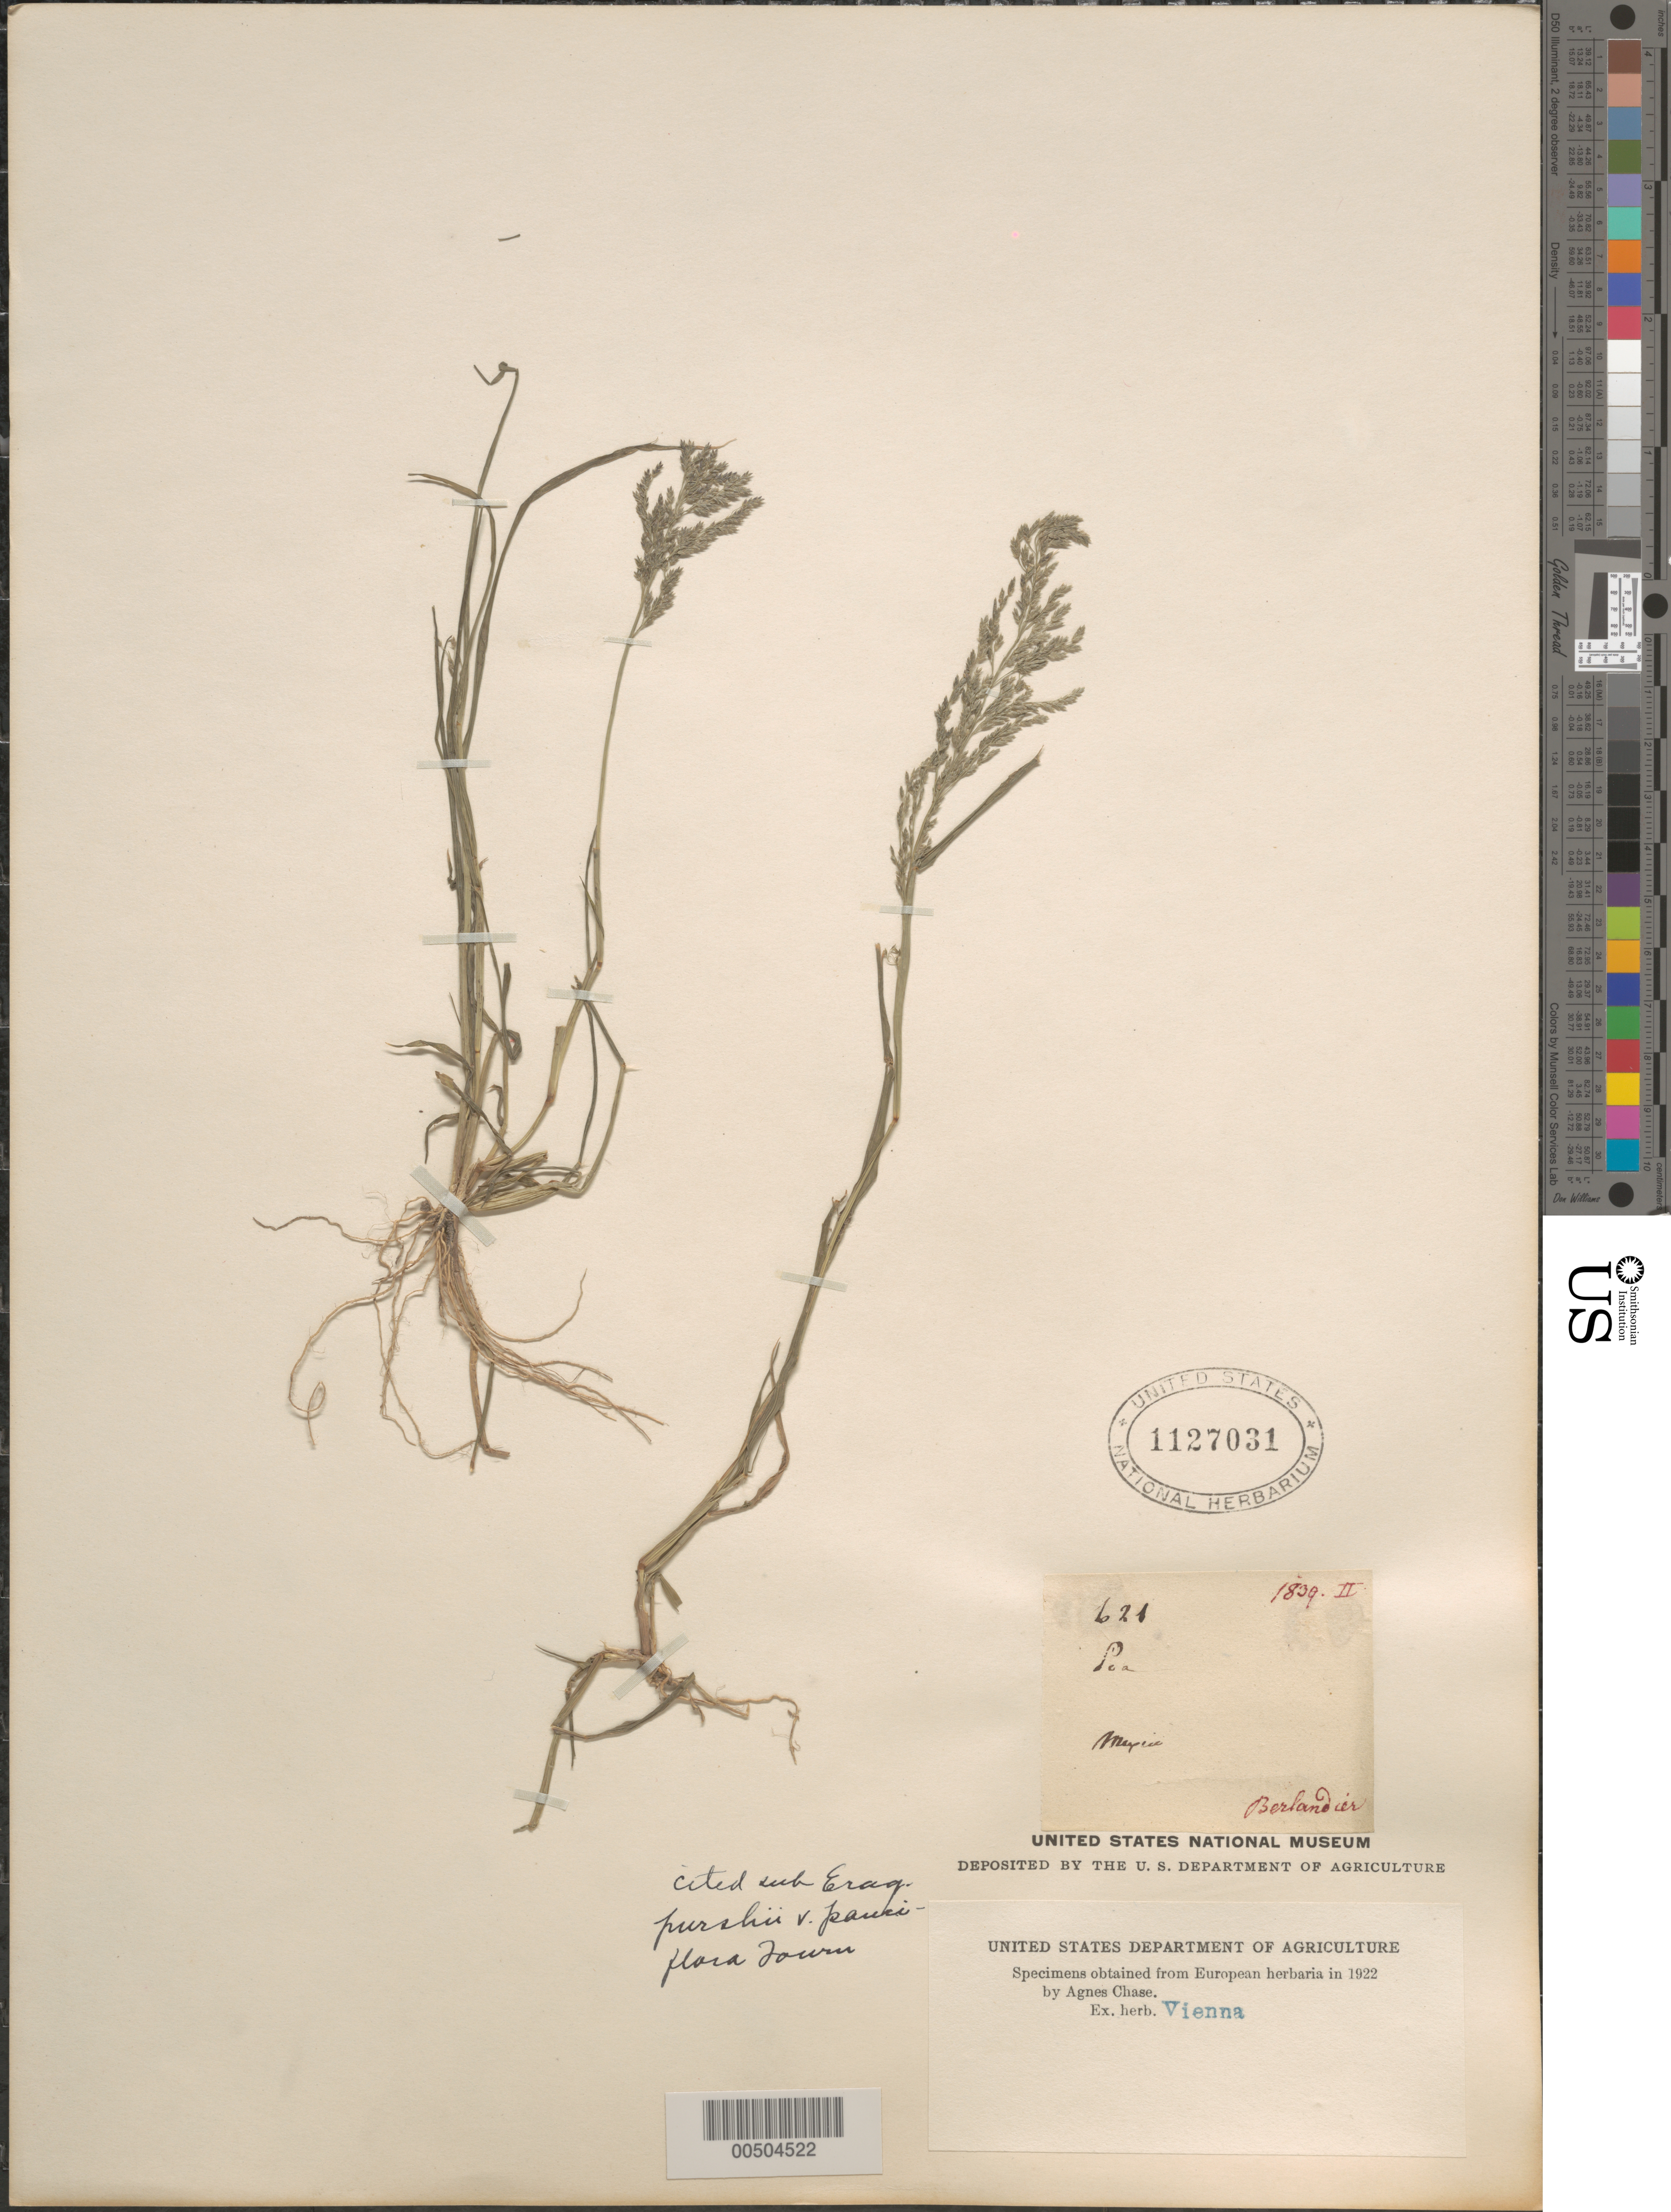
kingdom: Plantae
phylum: Tracheophyta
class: Liliopsida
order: Poales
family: Poaceae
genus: Eragrostis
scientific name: Eragrostis pectinacea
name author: (Michx.) Nees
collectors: J. L. Berlandier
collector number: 621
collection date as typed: Feb 1839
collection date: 1839-02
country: Mexico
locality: Poa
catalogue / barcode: US 1127031